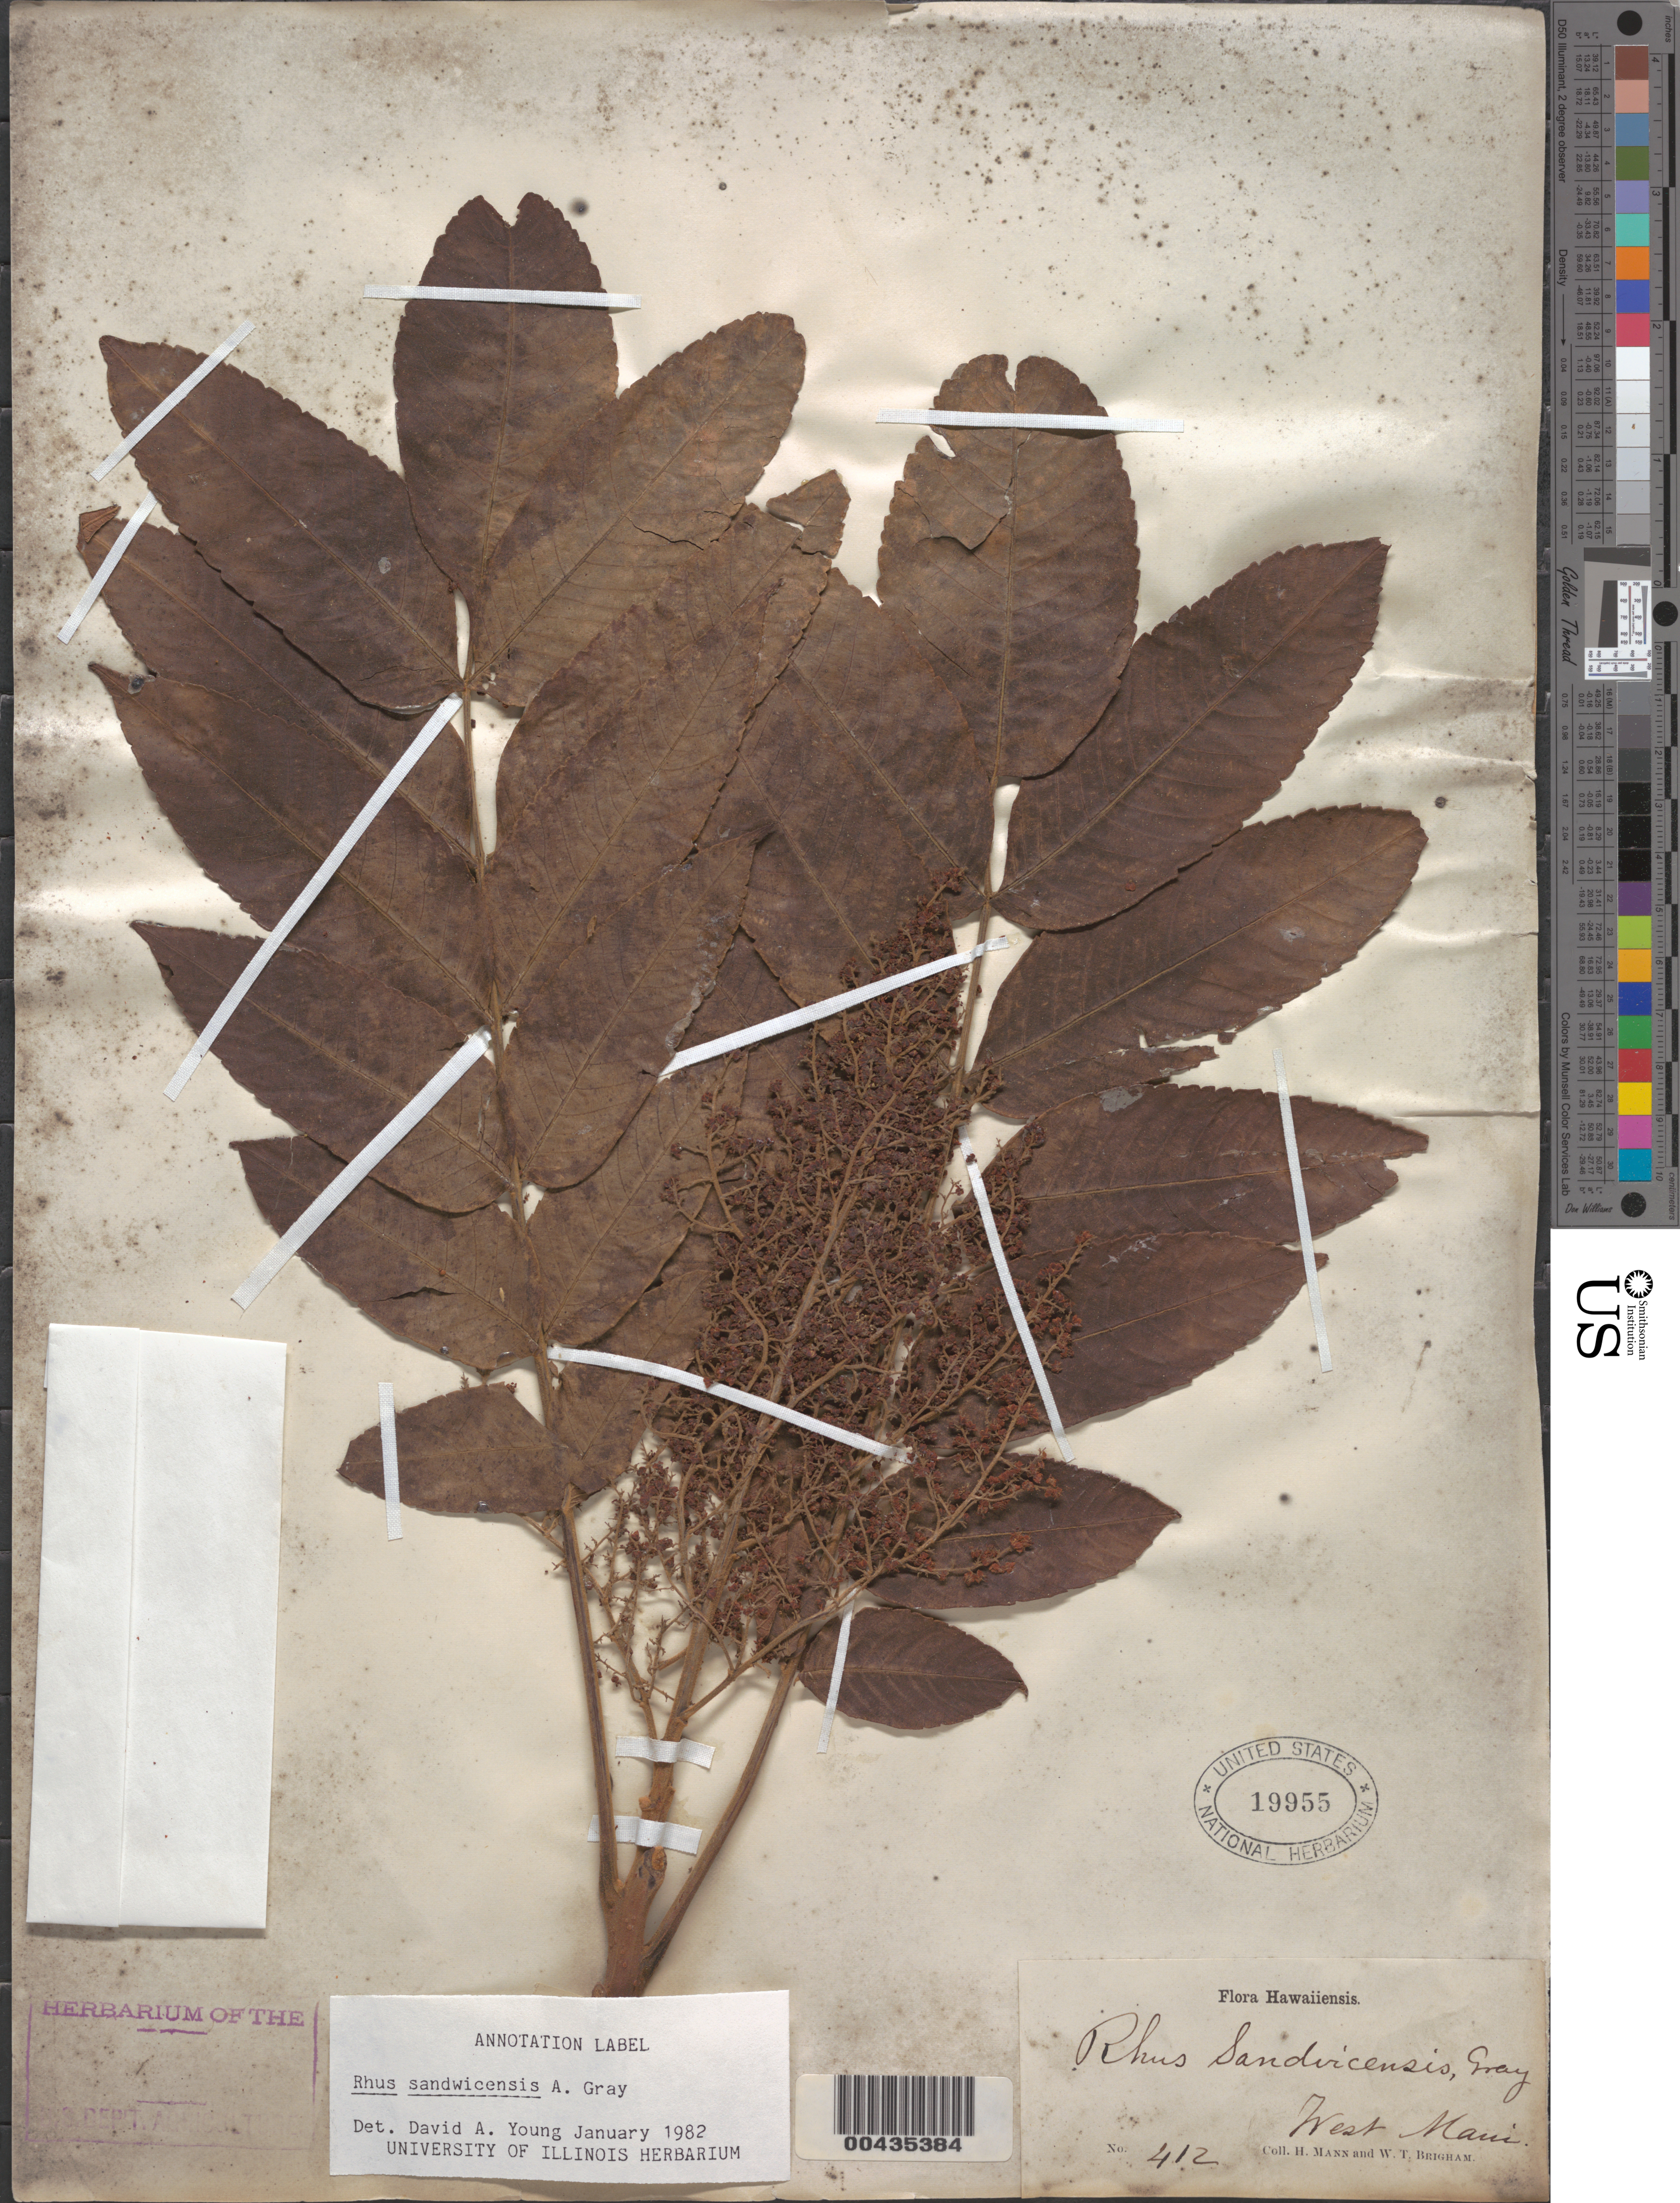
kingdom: Plantae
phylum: Tracheophyta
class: Magnoliopsida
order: Sapindales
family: Anacardiaceae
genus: Rhus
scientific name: Rhus sandwicensis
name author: A. Gray in Wilkes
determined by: Young, D. A.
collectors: H. Mann & W. T. Brigham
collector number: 412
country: United States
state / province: Hawaii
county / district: Maui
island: Maui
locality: West Maui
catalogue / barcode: US 19955